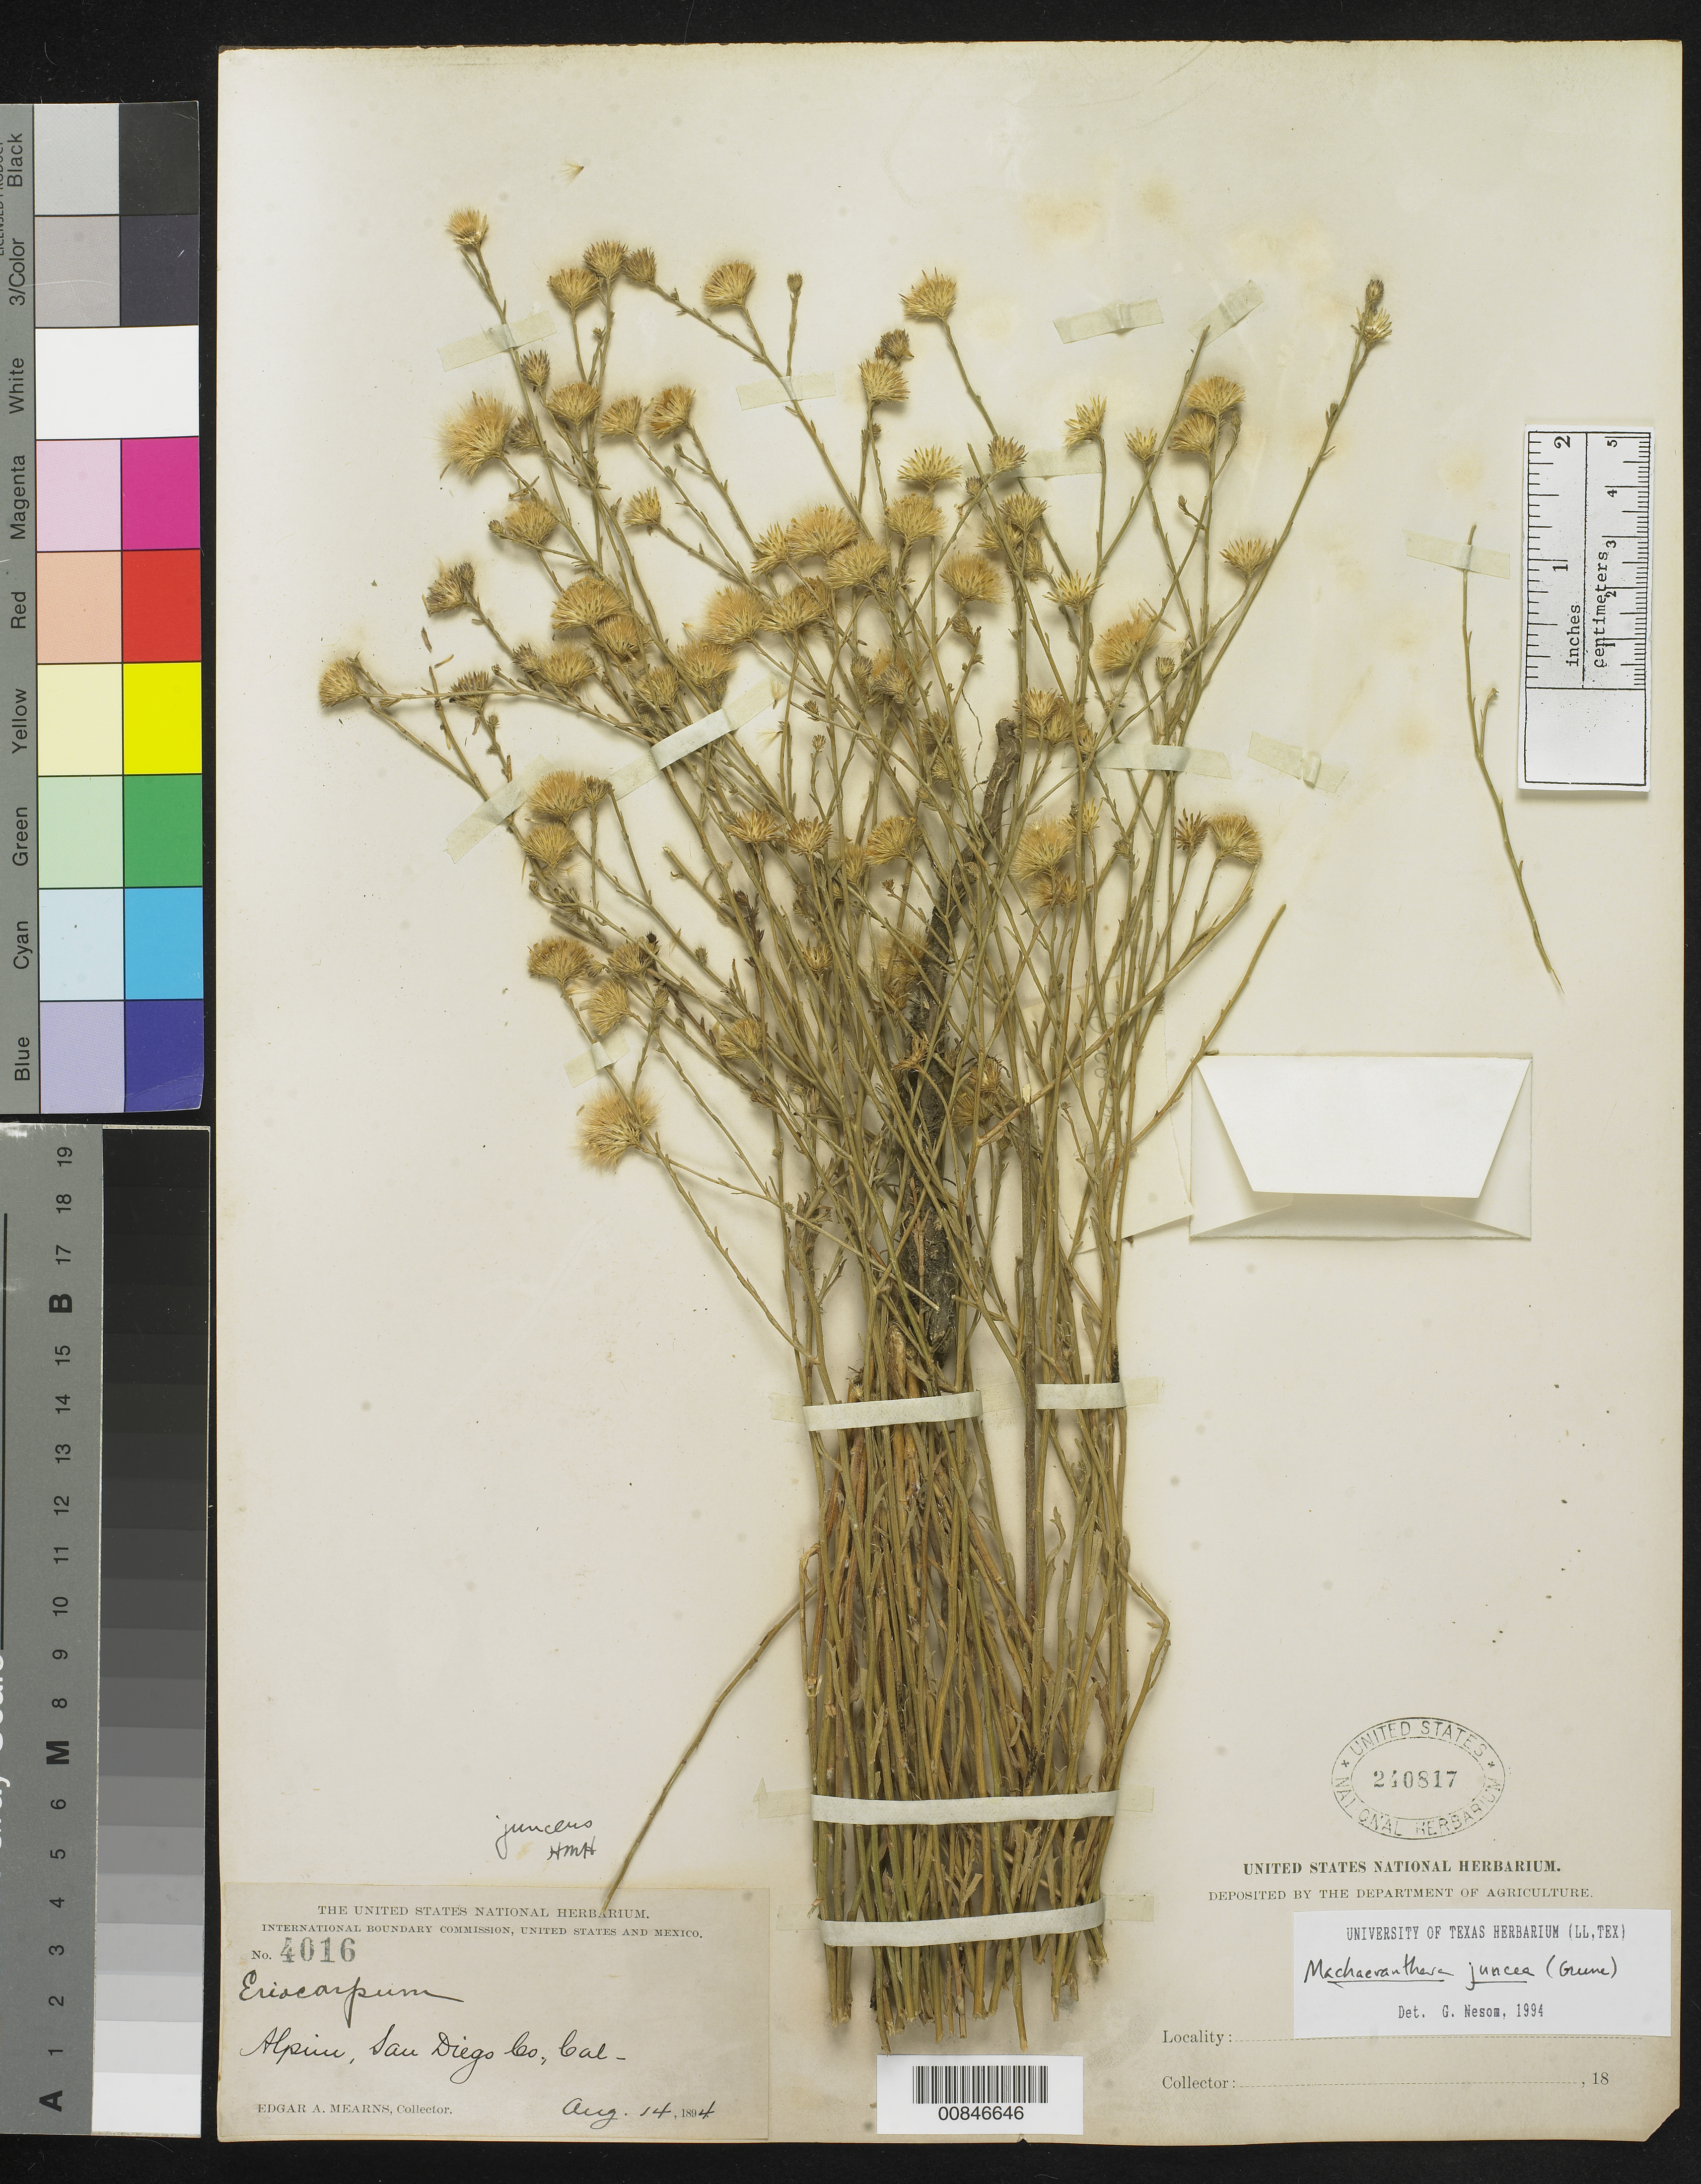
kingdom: Plantae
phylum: Tracheophyta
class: Magnoliopsida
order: Asterales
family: Asteraceae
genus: Machaeranthera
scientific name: Machaeranthera juncea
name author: (Greene) Shinners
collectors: E. A. Mearns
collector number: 4016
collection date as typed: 14 Aug 1894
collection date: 1894-08-14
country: United States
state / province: California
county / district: San Diego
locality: Alpine, San Diego County, California.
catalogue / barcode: US 240817